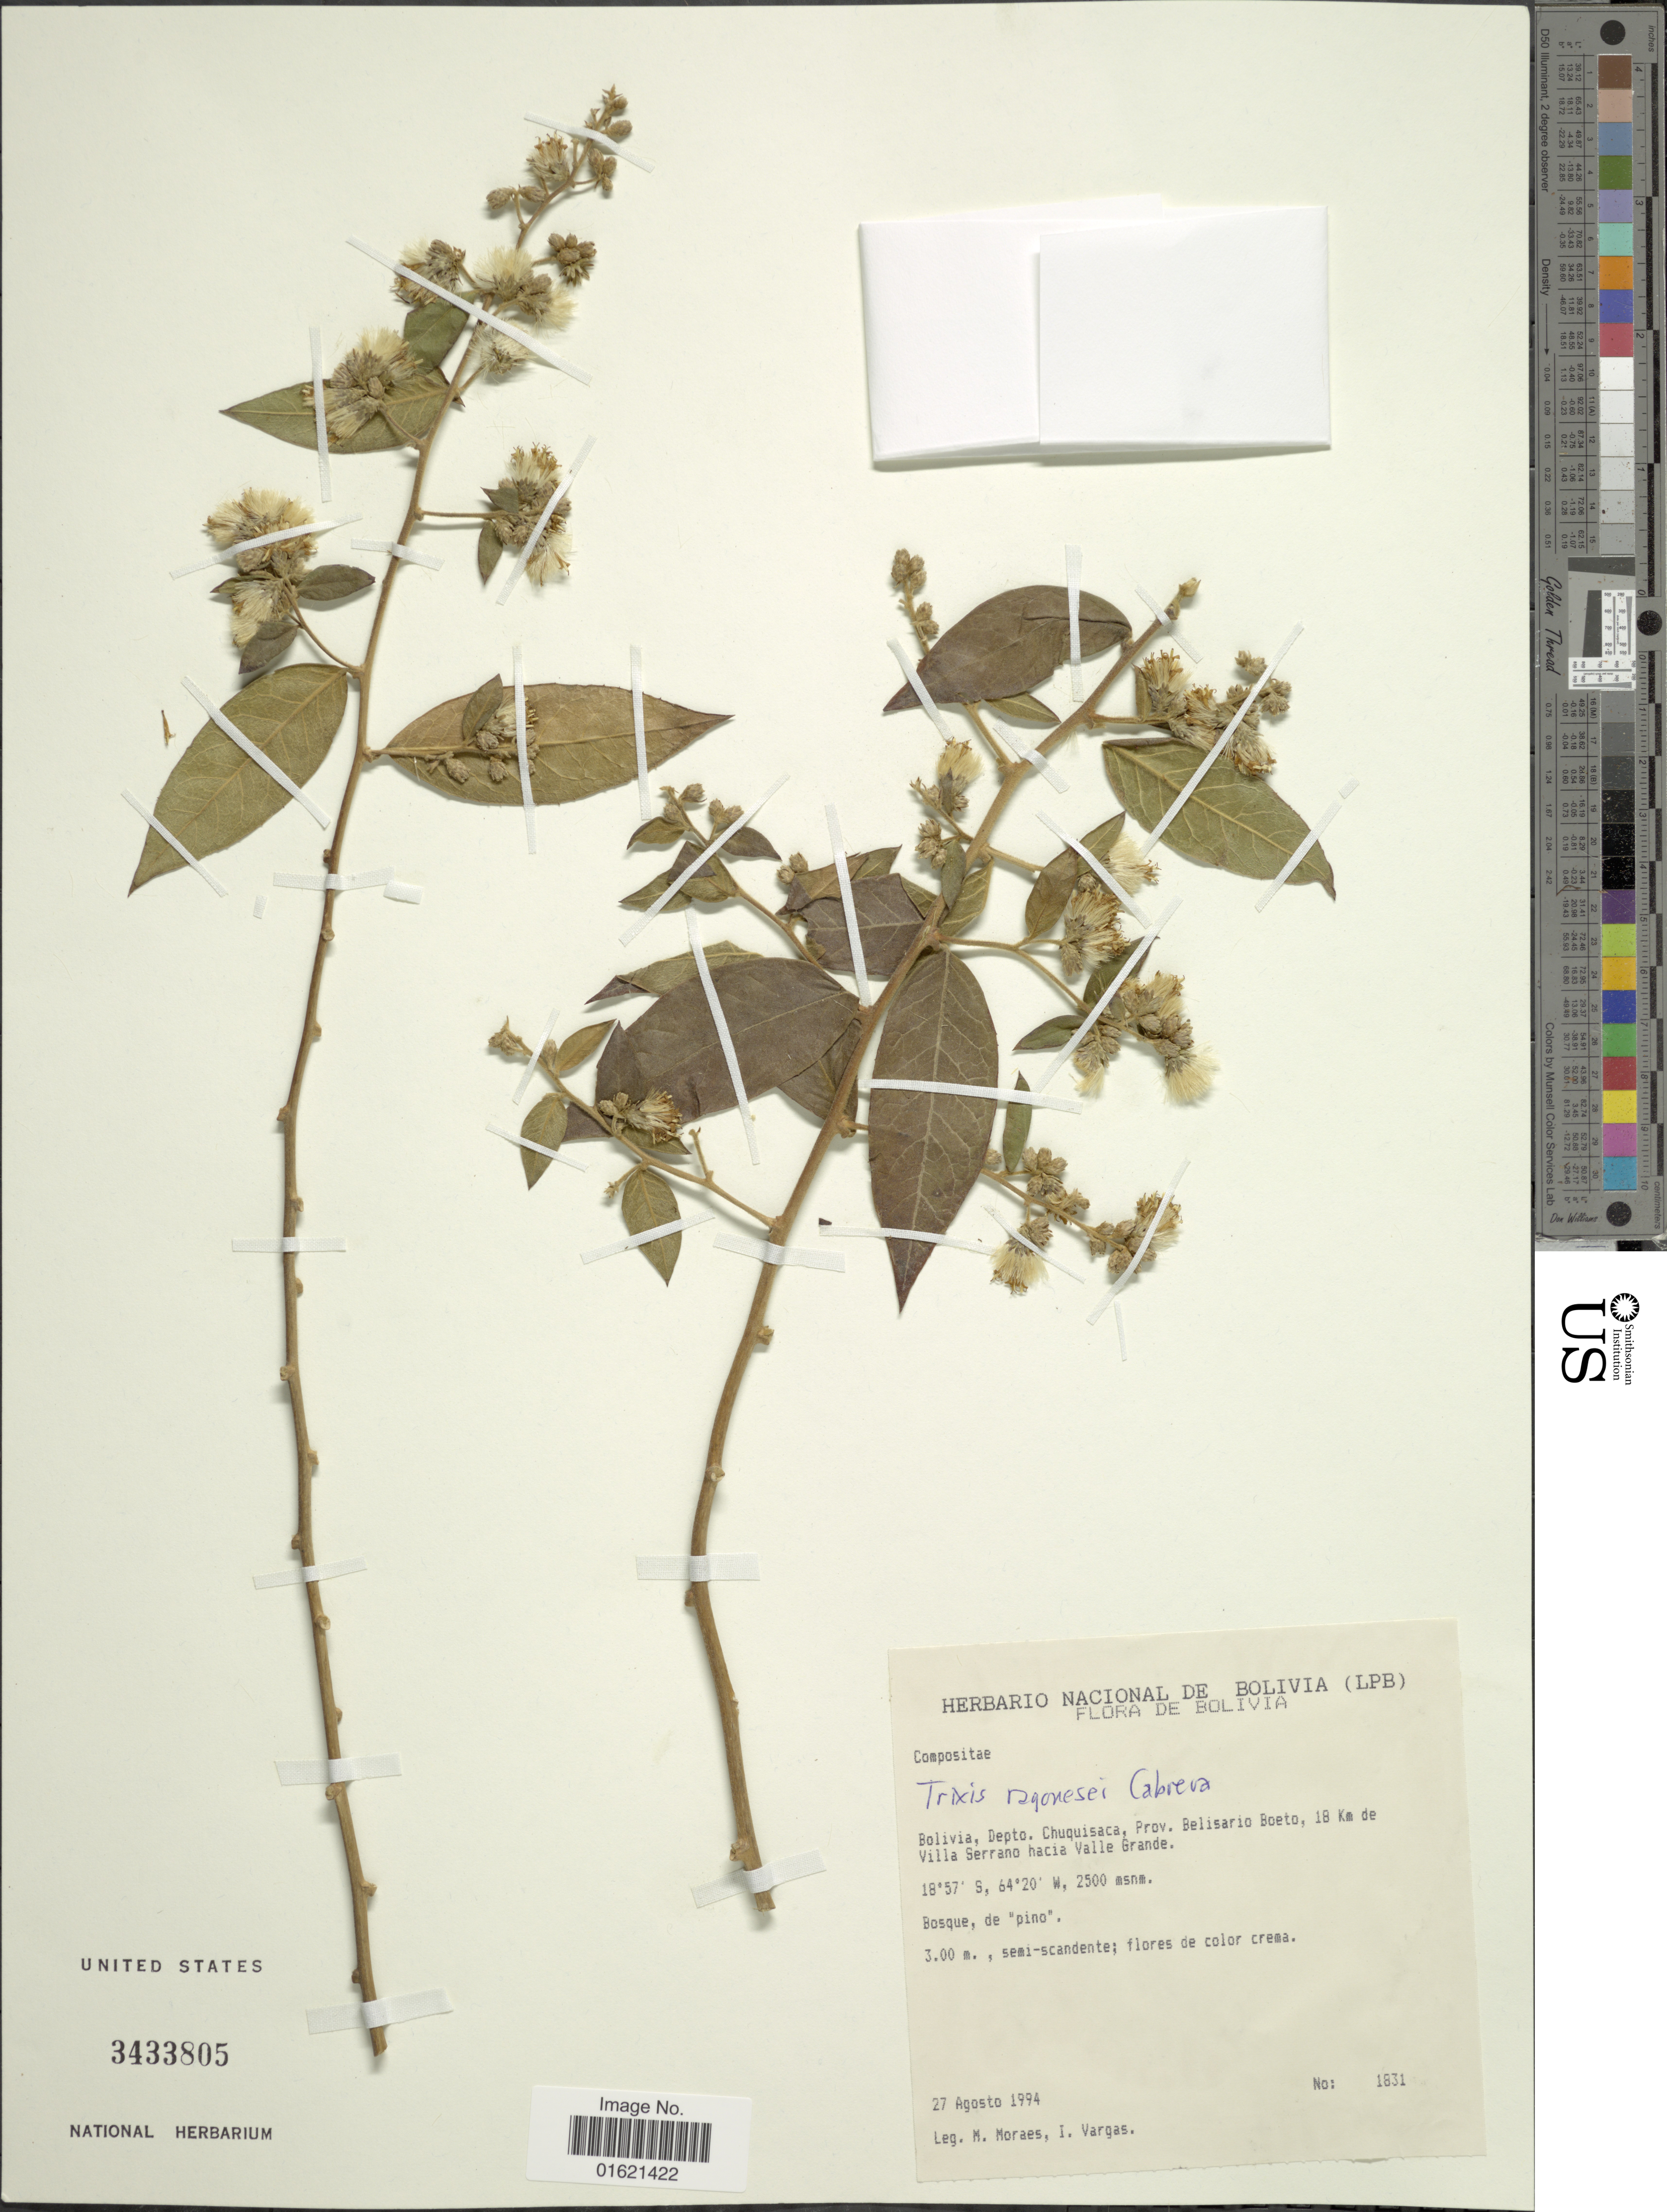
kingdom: Plantae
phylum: Tracheophyta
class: Magnoliopsida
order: Asterales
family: Asteraceae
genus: Trixis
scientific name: Trixis proustioides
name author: Hieron.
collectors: M. Moraes & I. Vargas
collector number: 1831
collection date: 1994-08-27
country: Bolivia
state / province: Chuquisaca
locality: Prov. Belisario Boeto, 18 km de Villa Serrano hacia Valle Grande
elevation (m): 2500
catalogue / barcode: US 3433806